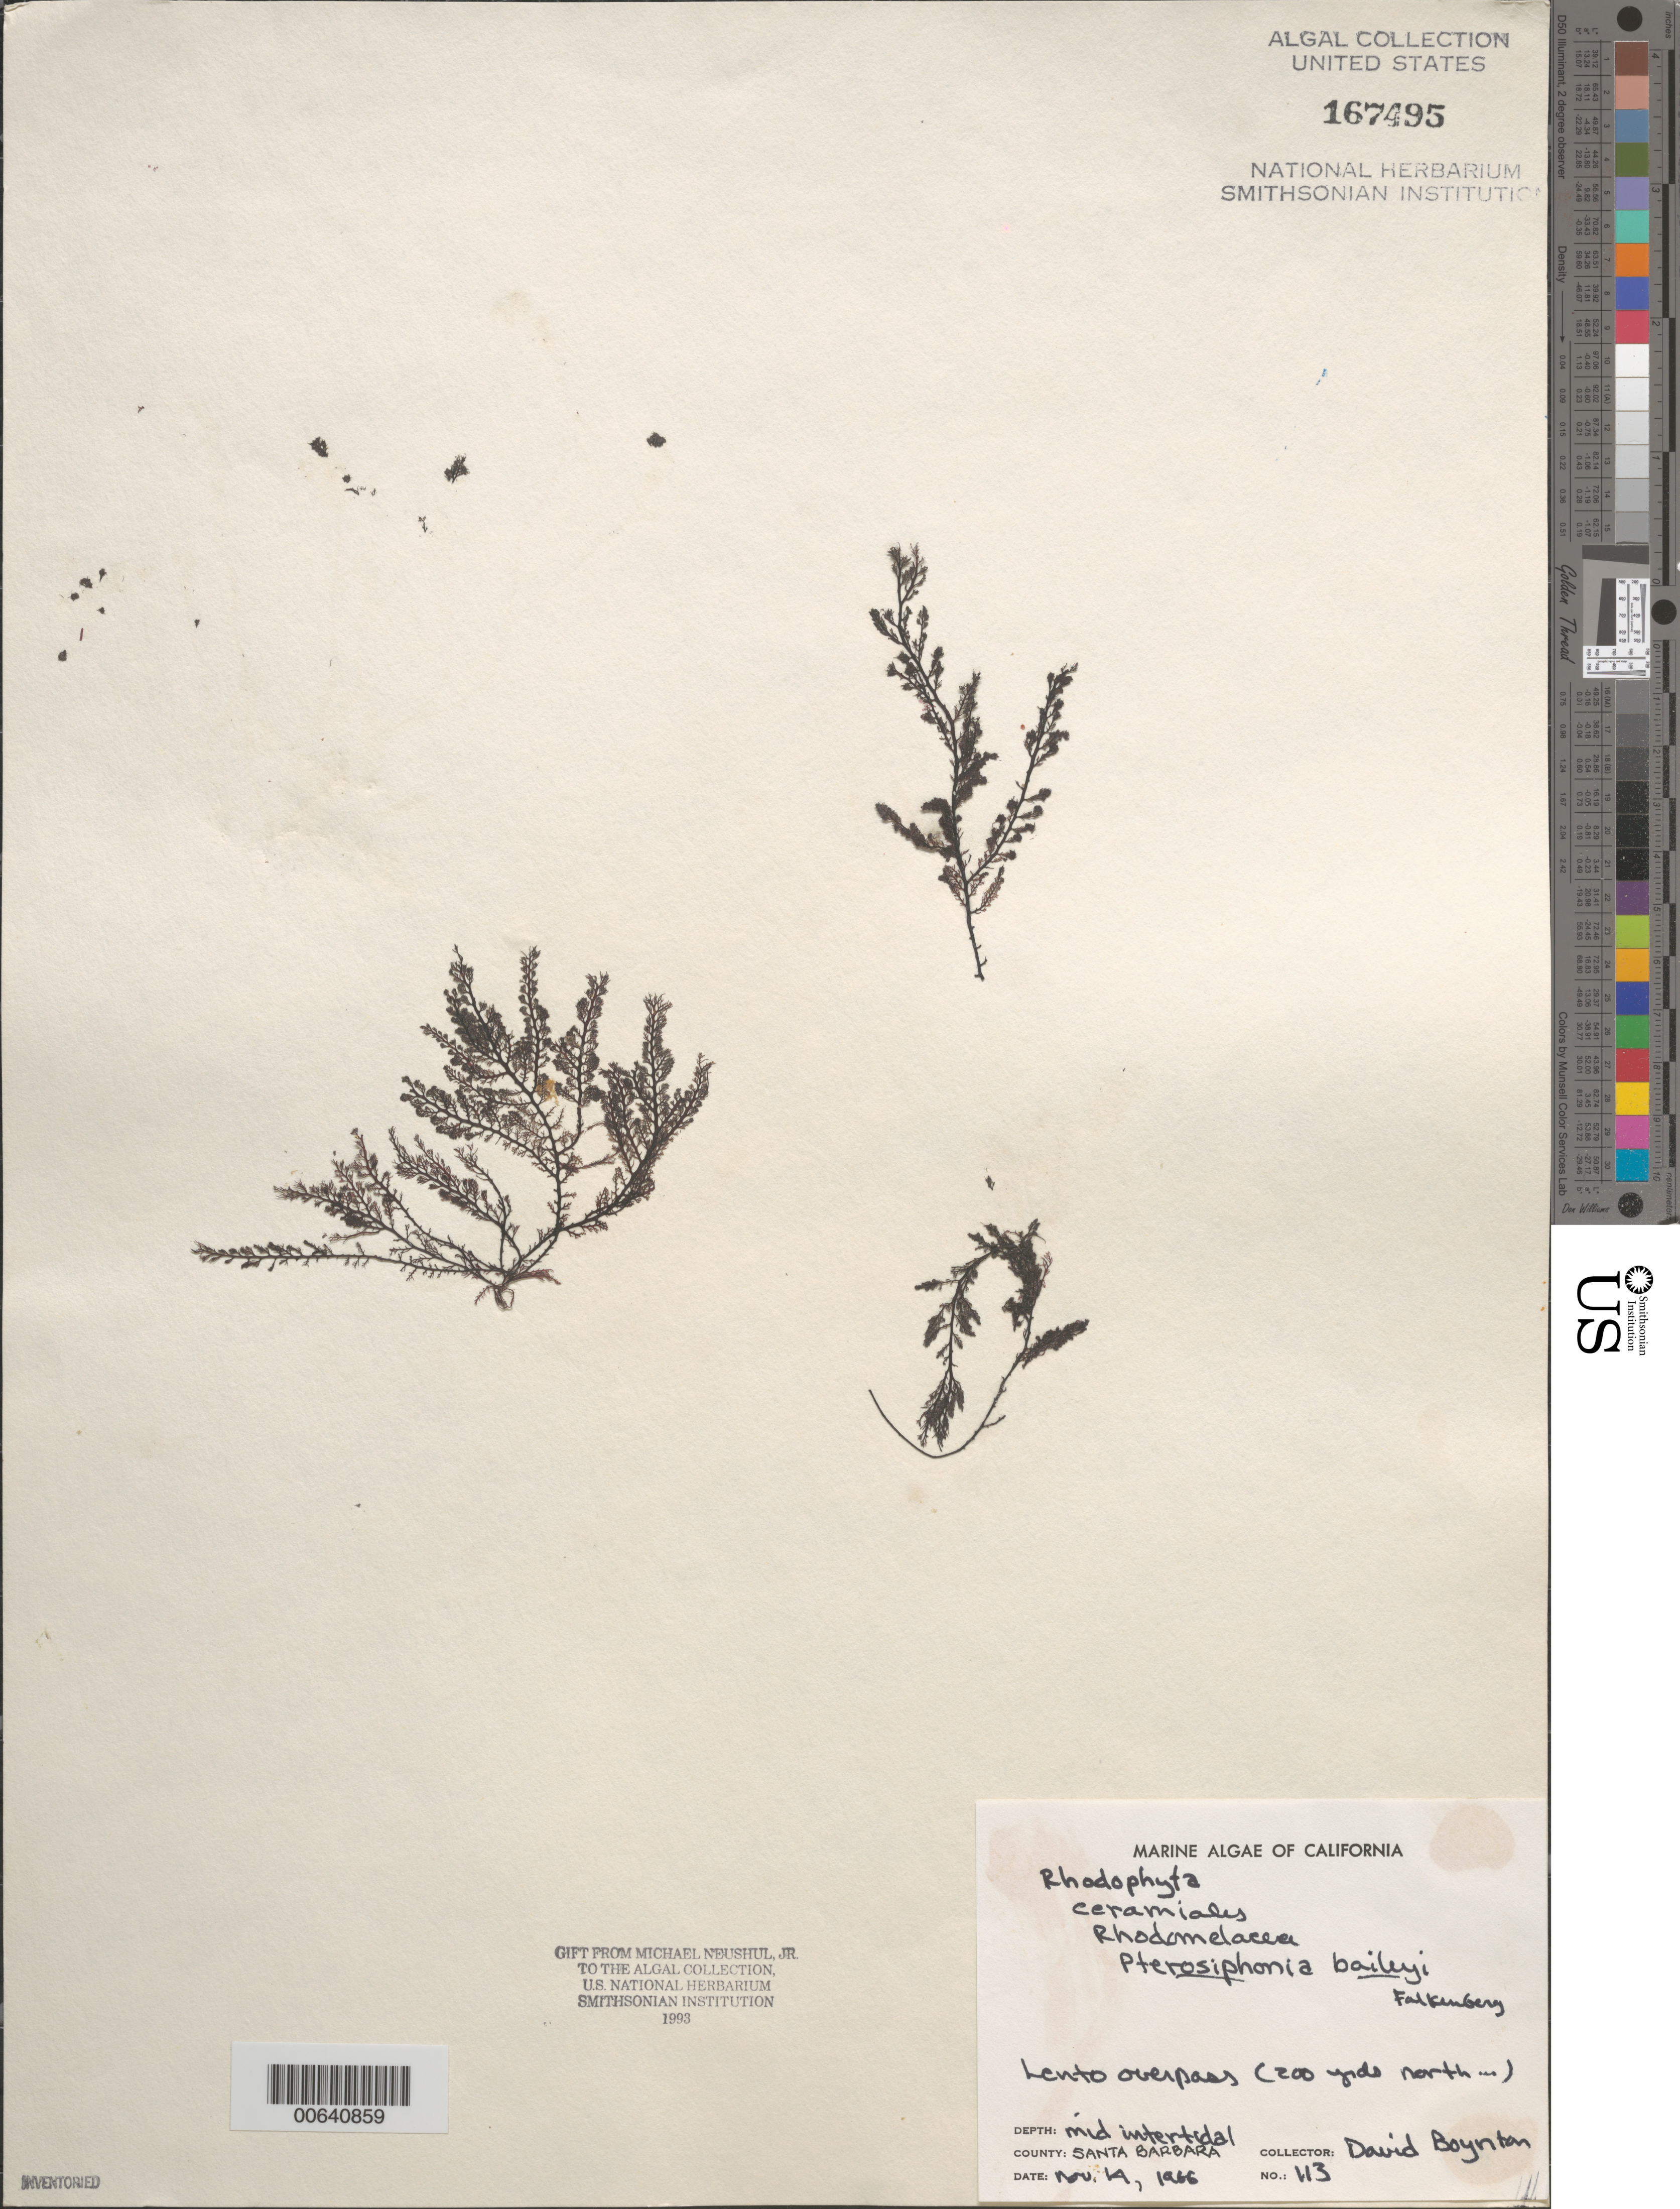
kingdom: Plantae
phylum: Rhodophyta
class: Florideophyceae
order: Ceramiales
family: Rhodomelaceae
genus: Symphyocladiella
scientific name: Symphyocladiella baileyi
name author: (Harvey) D.E.Bustamante et al.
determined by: Algae name updating Project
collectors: D. Boynton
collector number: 113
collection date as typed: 14 Nov 1966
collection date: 1966-11-14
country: United States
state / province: California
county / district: Santa Barbara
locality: Lento Overpass, 200 yards north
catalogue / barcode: US 167495